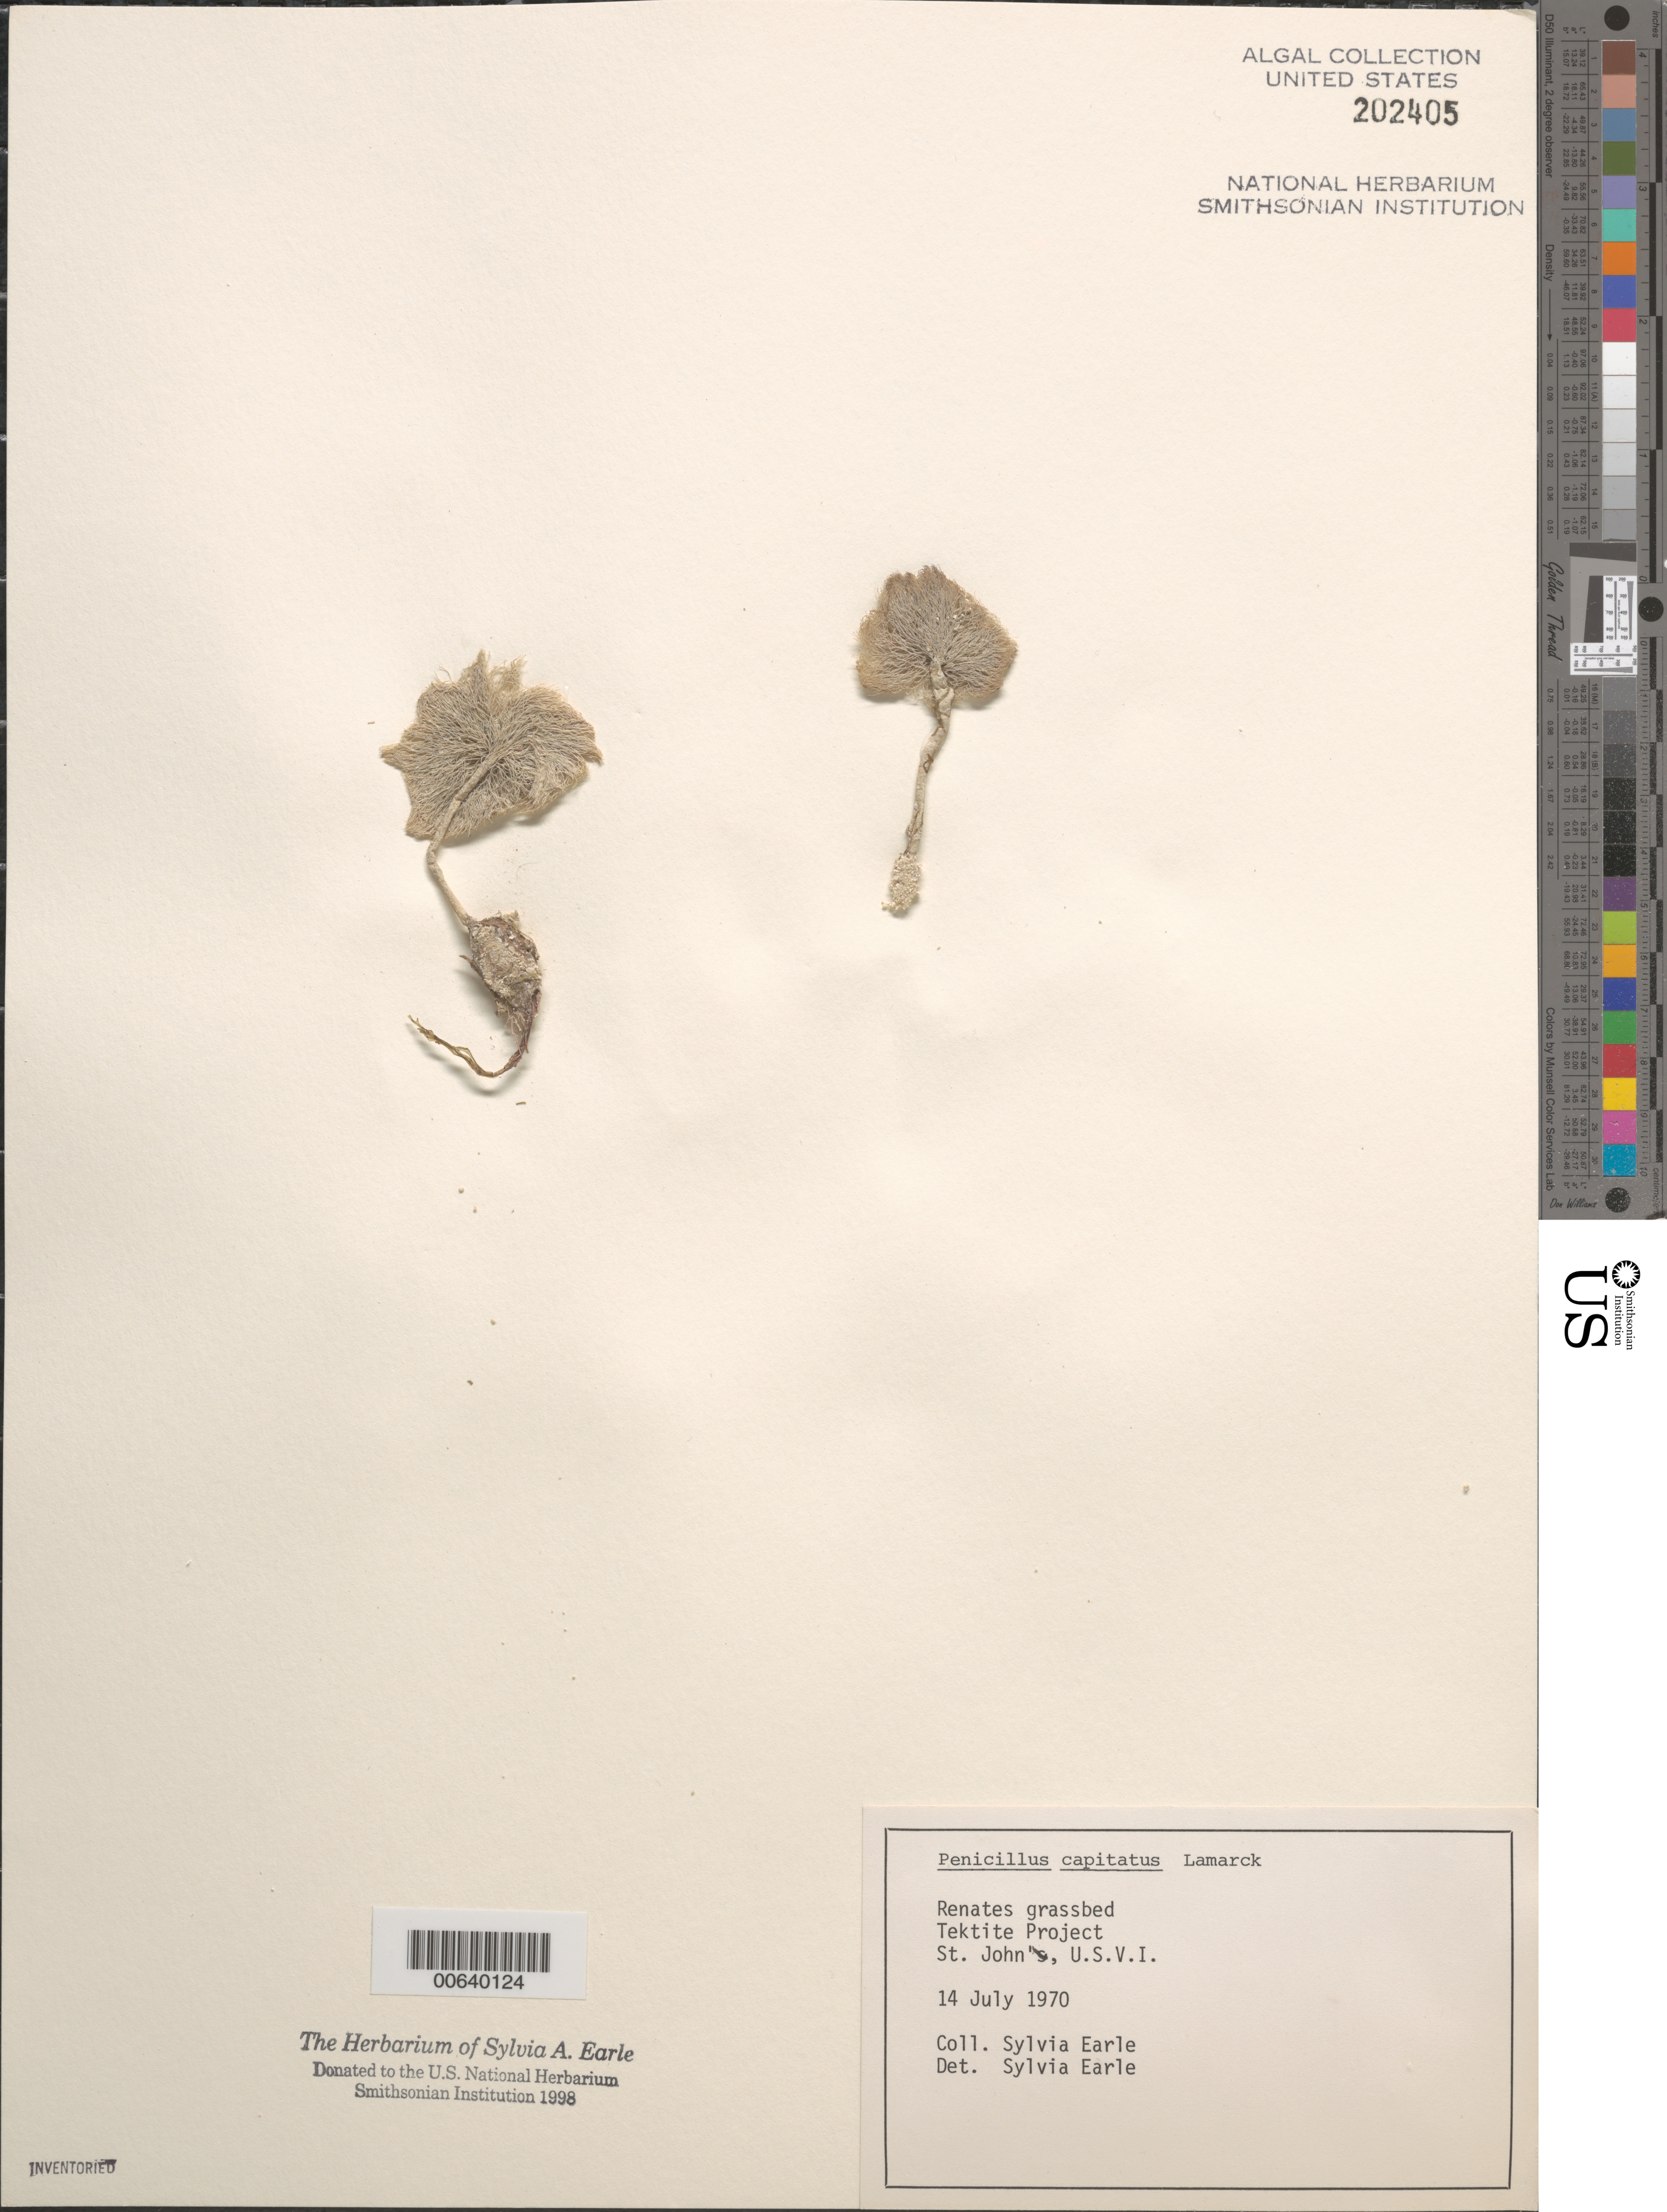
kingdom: Plantae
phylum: Chlorophyta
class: Ulvophyceae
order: Bryopsidales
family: Udoteaceae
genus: Penicillus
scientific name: Penicillus capitatus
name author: Lam.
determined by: Earle, S. A.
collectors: S. A. Earle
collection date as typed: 14 Jul 1970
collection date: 1970-07-14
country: U.S. Virgin Islands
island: St. John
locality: Tektite Project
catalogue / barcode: US 202405